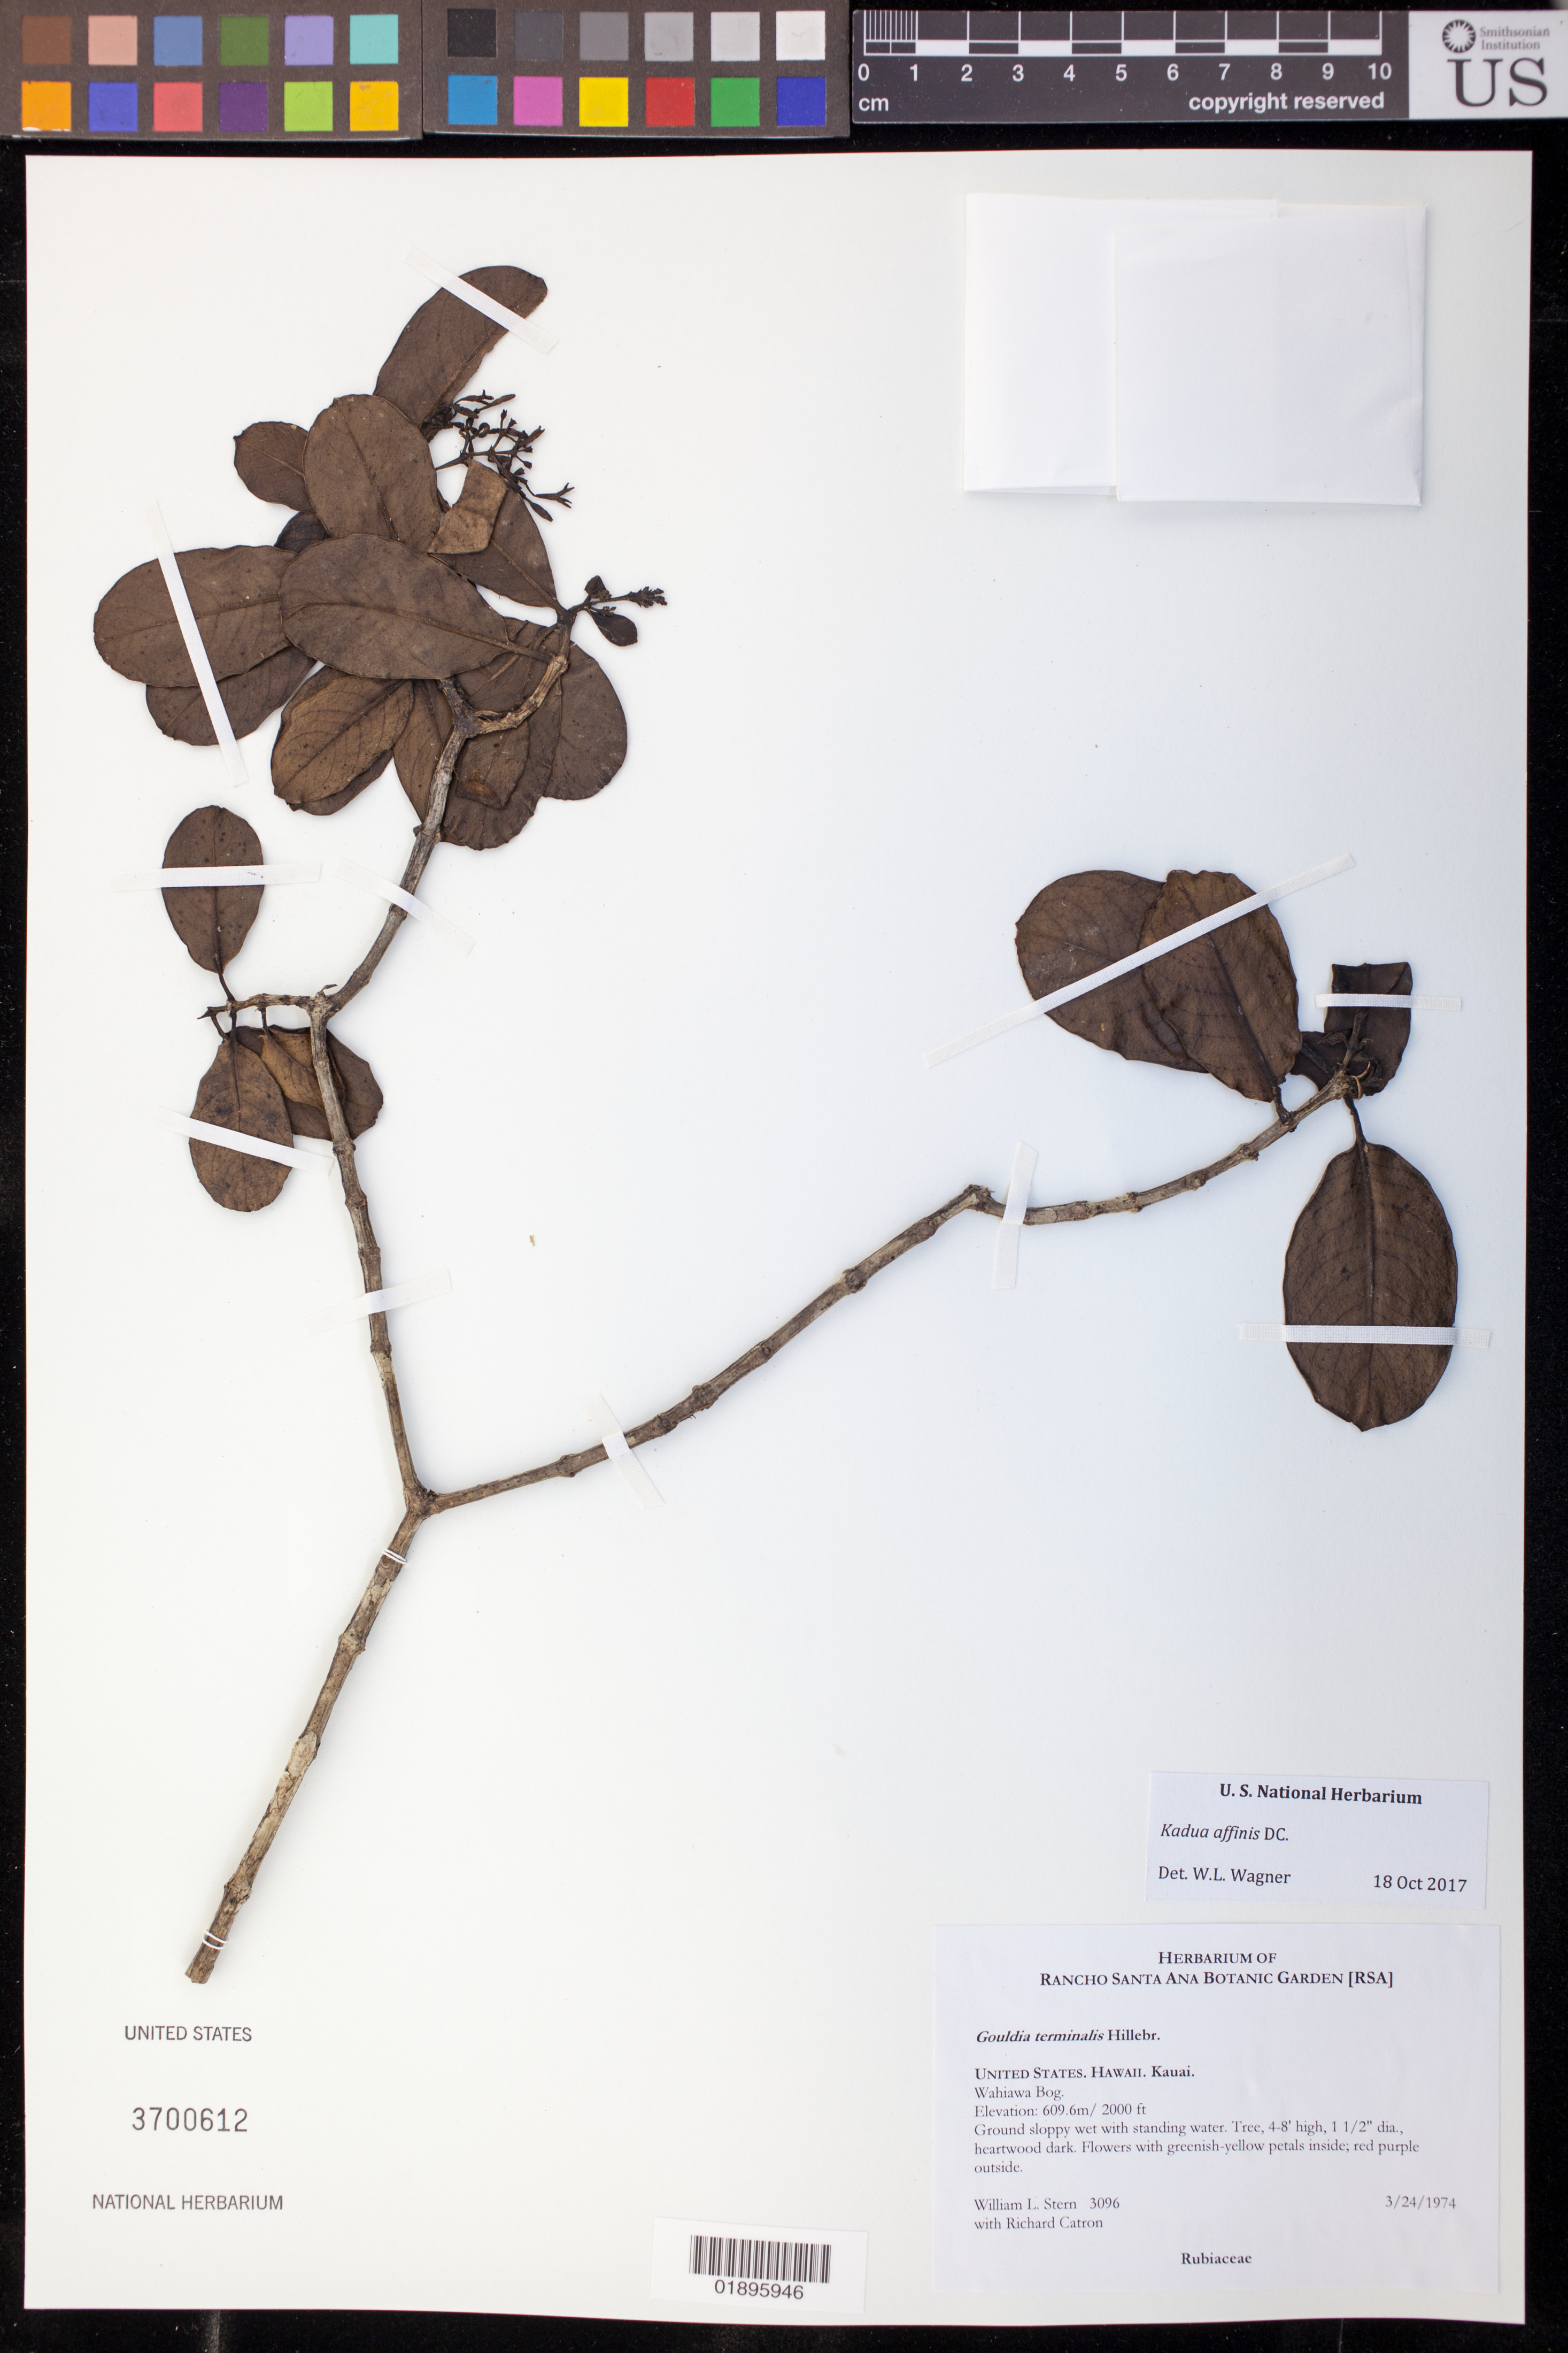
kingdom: Plantae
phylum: Tracheophyta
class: Magnoliopsida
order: Gentianales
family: Rubiaceae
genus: Kadua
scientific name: Kadua affinis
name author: DC.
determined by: Wagner, W. L., (BOT), Smithsonian Institution - National Museum of Natural History (UNITED STATES)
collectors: W. L. Stern & R. Catron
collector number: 3096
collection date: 1974-03-24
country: United States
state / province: Hawaii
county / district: Kauai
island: Kaua'i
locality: Wahiawa Bog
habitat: Ground sloppy wet with standing water.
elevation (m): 610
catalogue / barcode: US 3700612